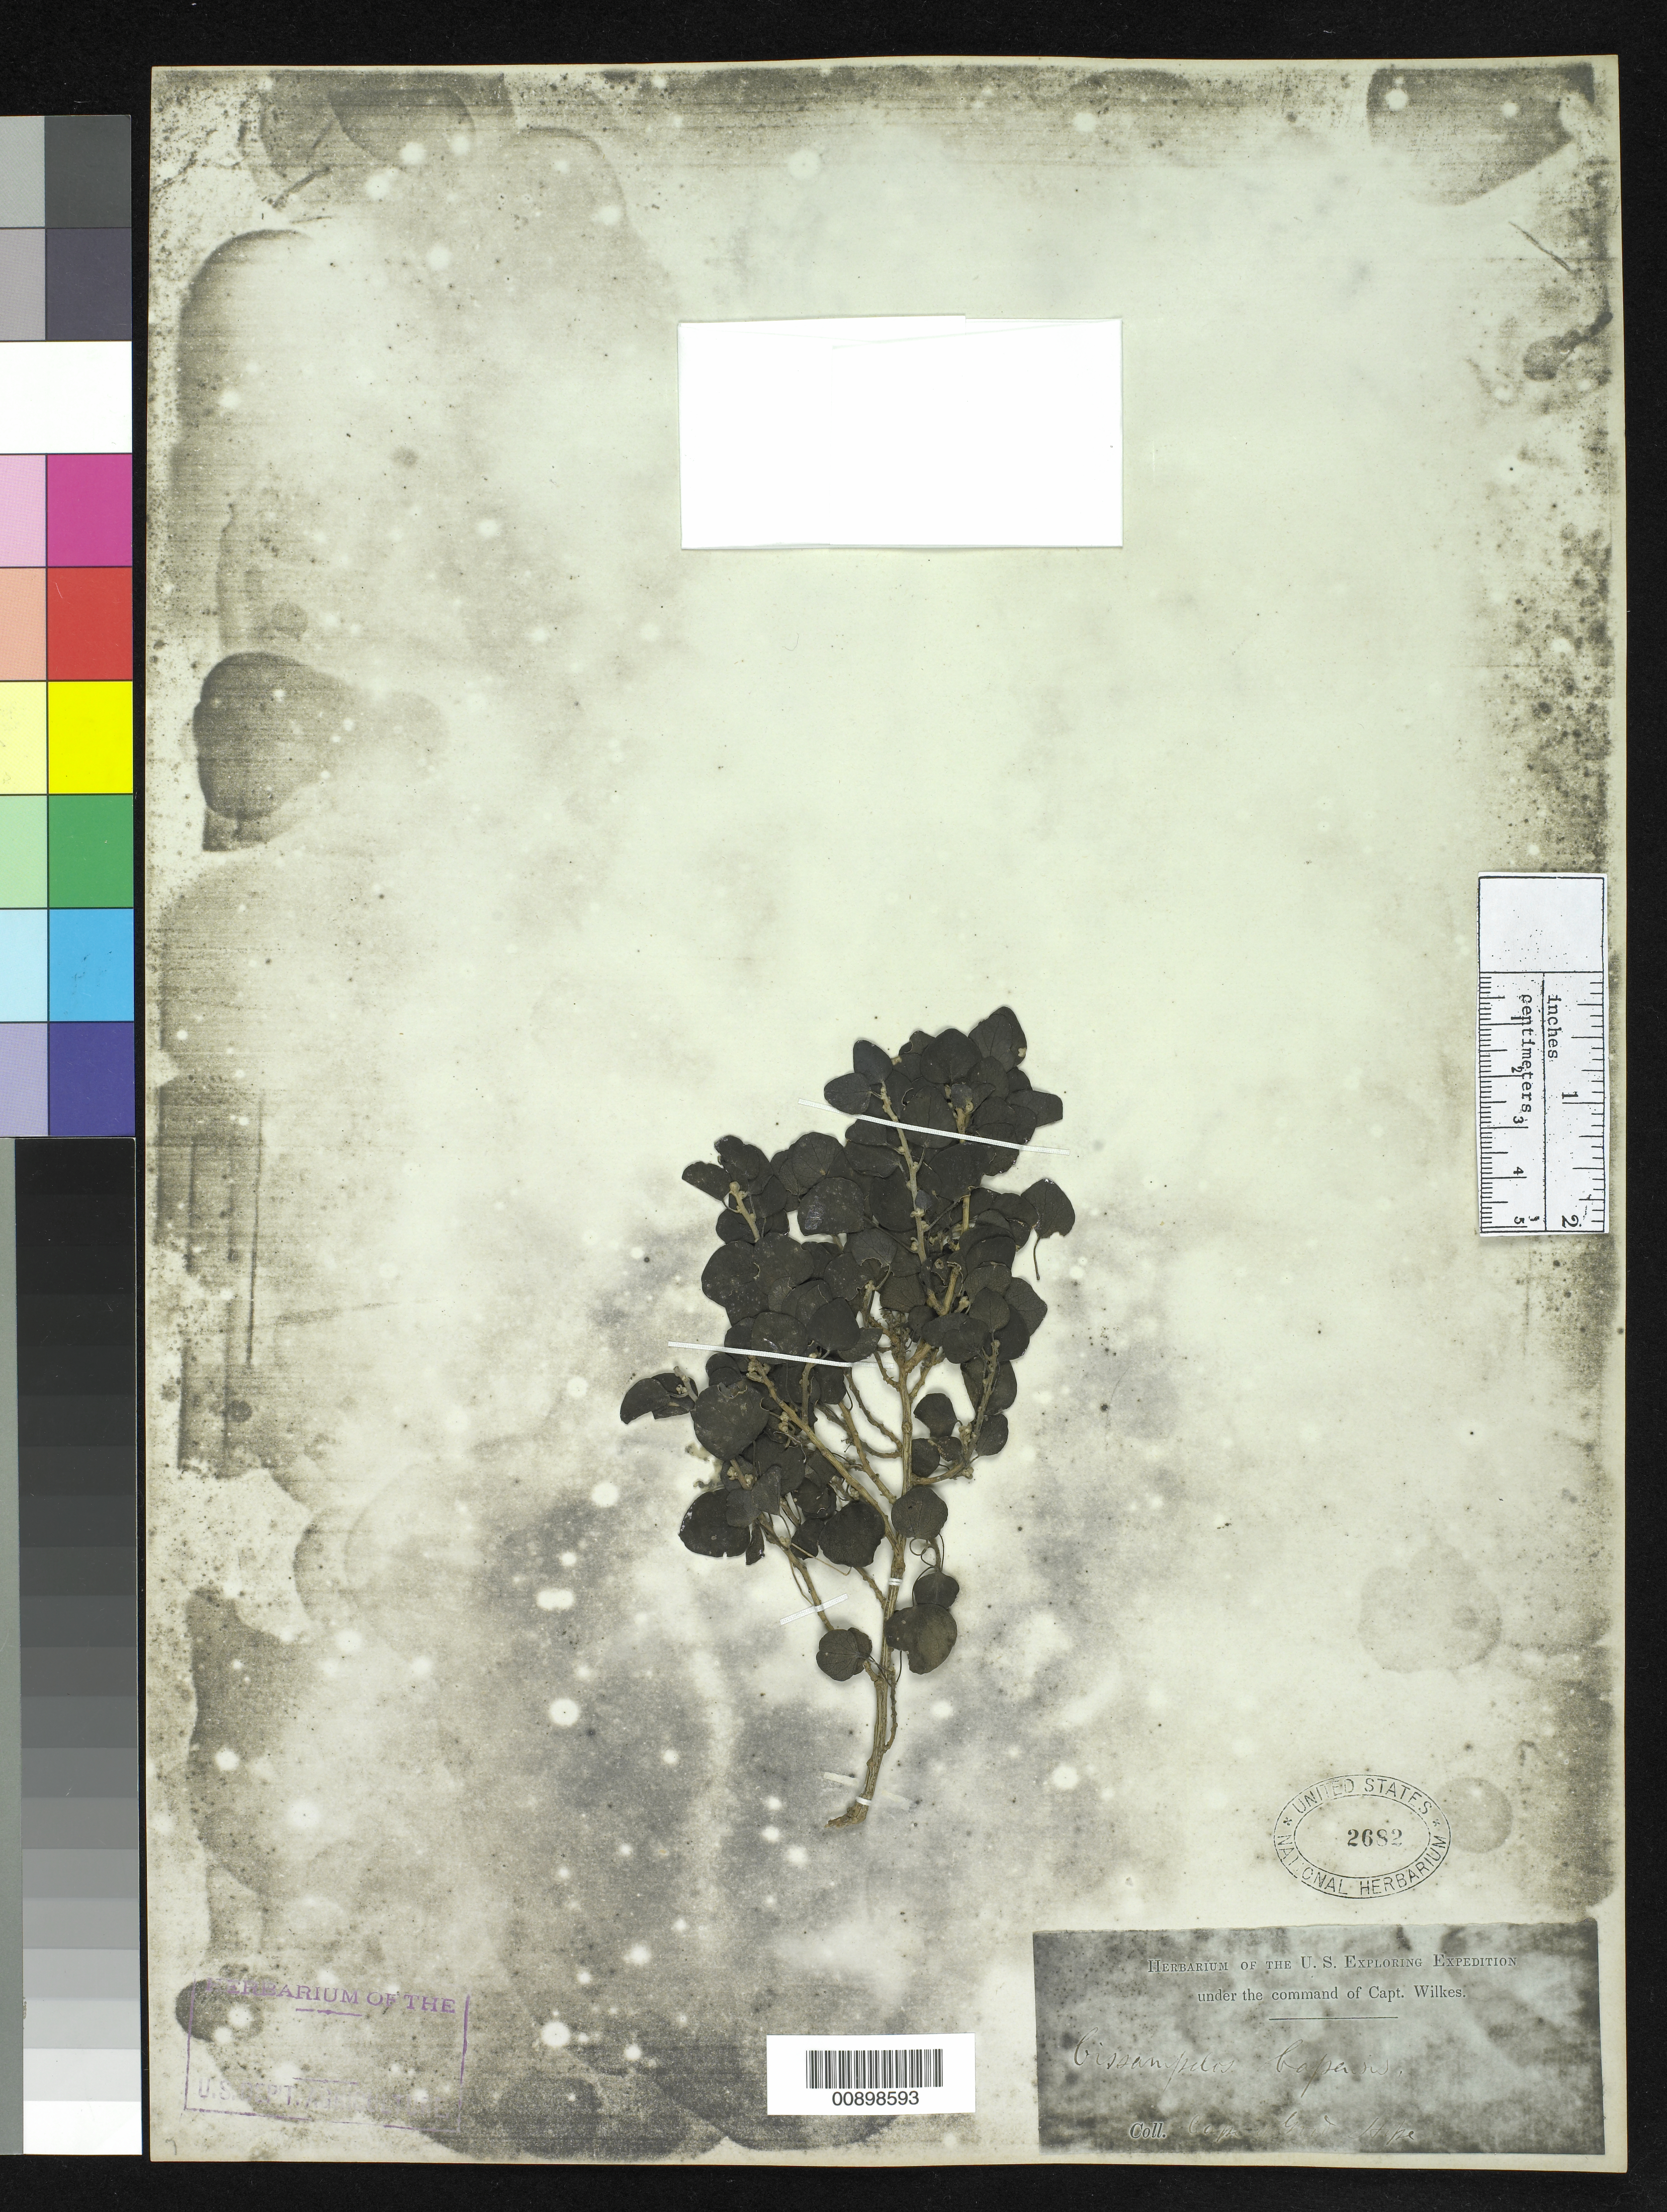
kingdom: Plantae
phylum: Tracheophyta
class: Magnoliopsida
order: Ranunculales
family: Menispermaceae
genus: Antizoma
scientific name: Antizoma capensis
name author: Diels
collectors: Wilkes Explor. Exped.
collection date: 1838/1842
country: South Africa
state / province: Western Cape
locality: Cape of Good Hope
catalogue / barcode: US 2682